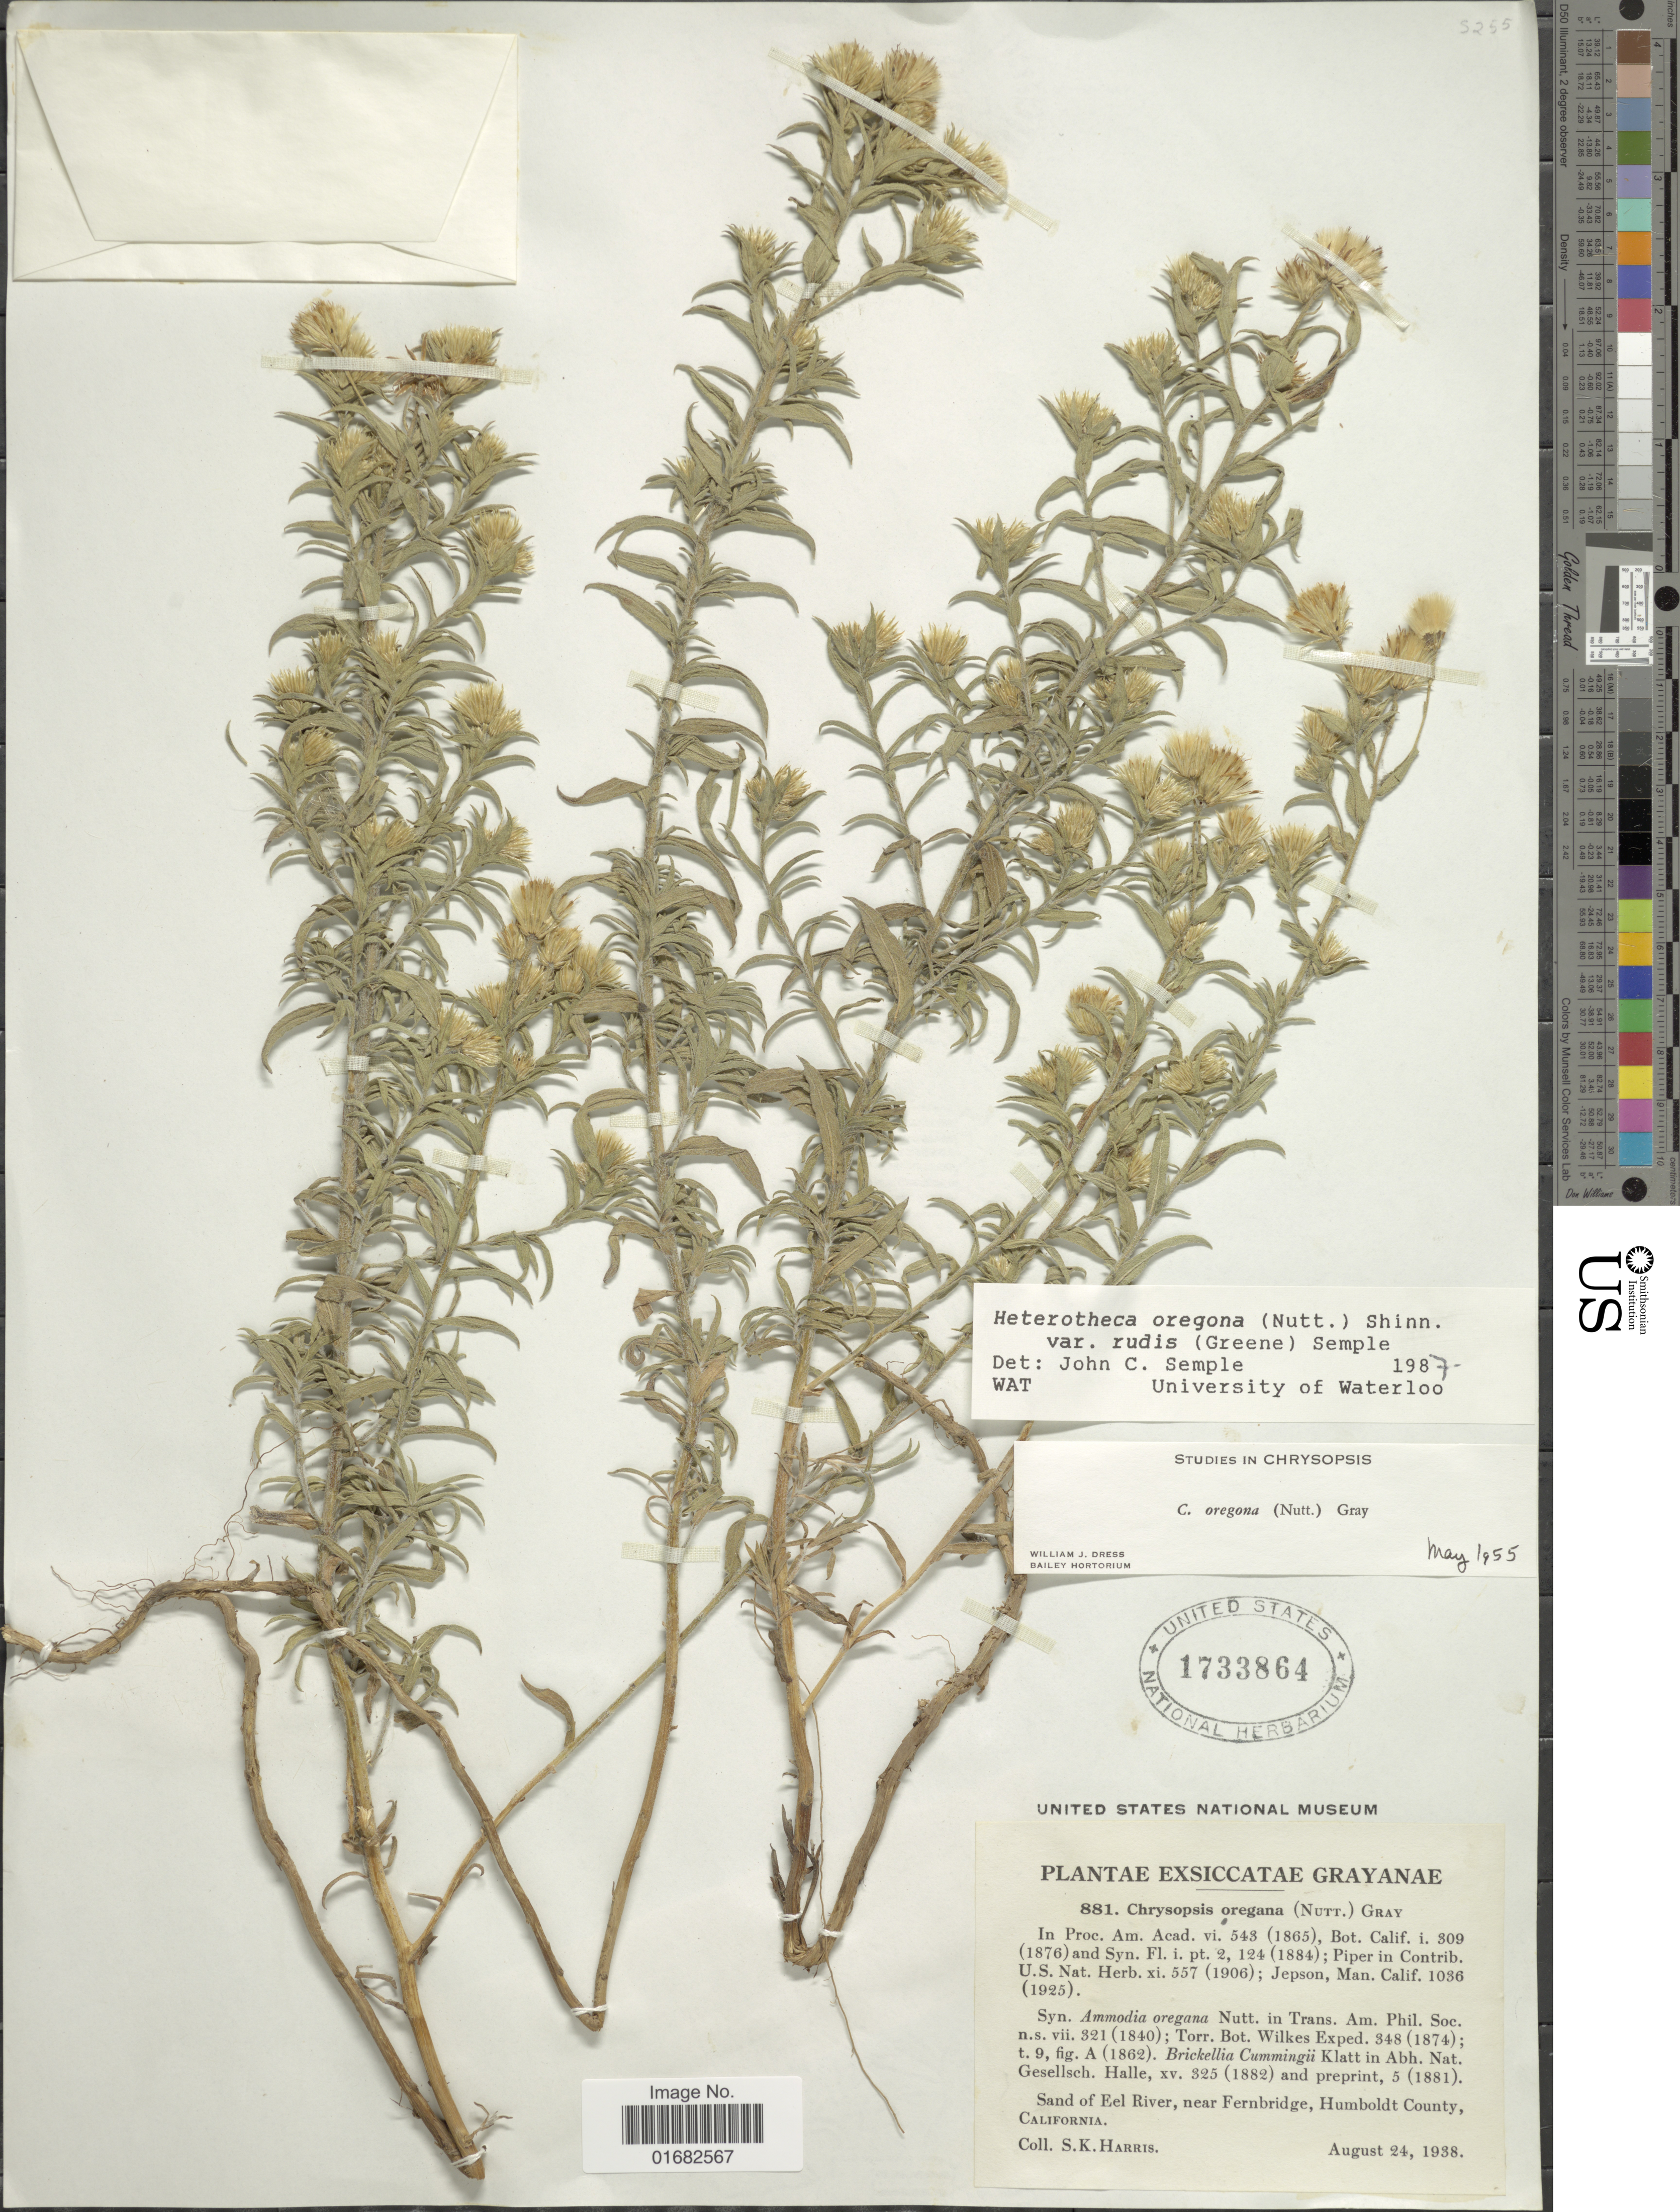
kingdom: Plantae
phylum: Tracheophyta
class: Magnoliopsida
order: Asterales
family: Asteraceae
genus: Heterotheca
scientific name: Heterotheca oregona var. rudis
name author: (Greene) Semple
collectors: S. K. Harris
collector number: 881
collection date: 1938-08-24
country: United States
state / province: California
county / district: Humboldt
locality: Sand of Eel River, near Fernbridge, Humboldt County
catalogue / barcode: US 1733864